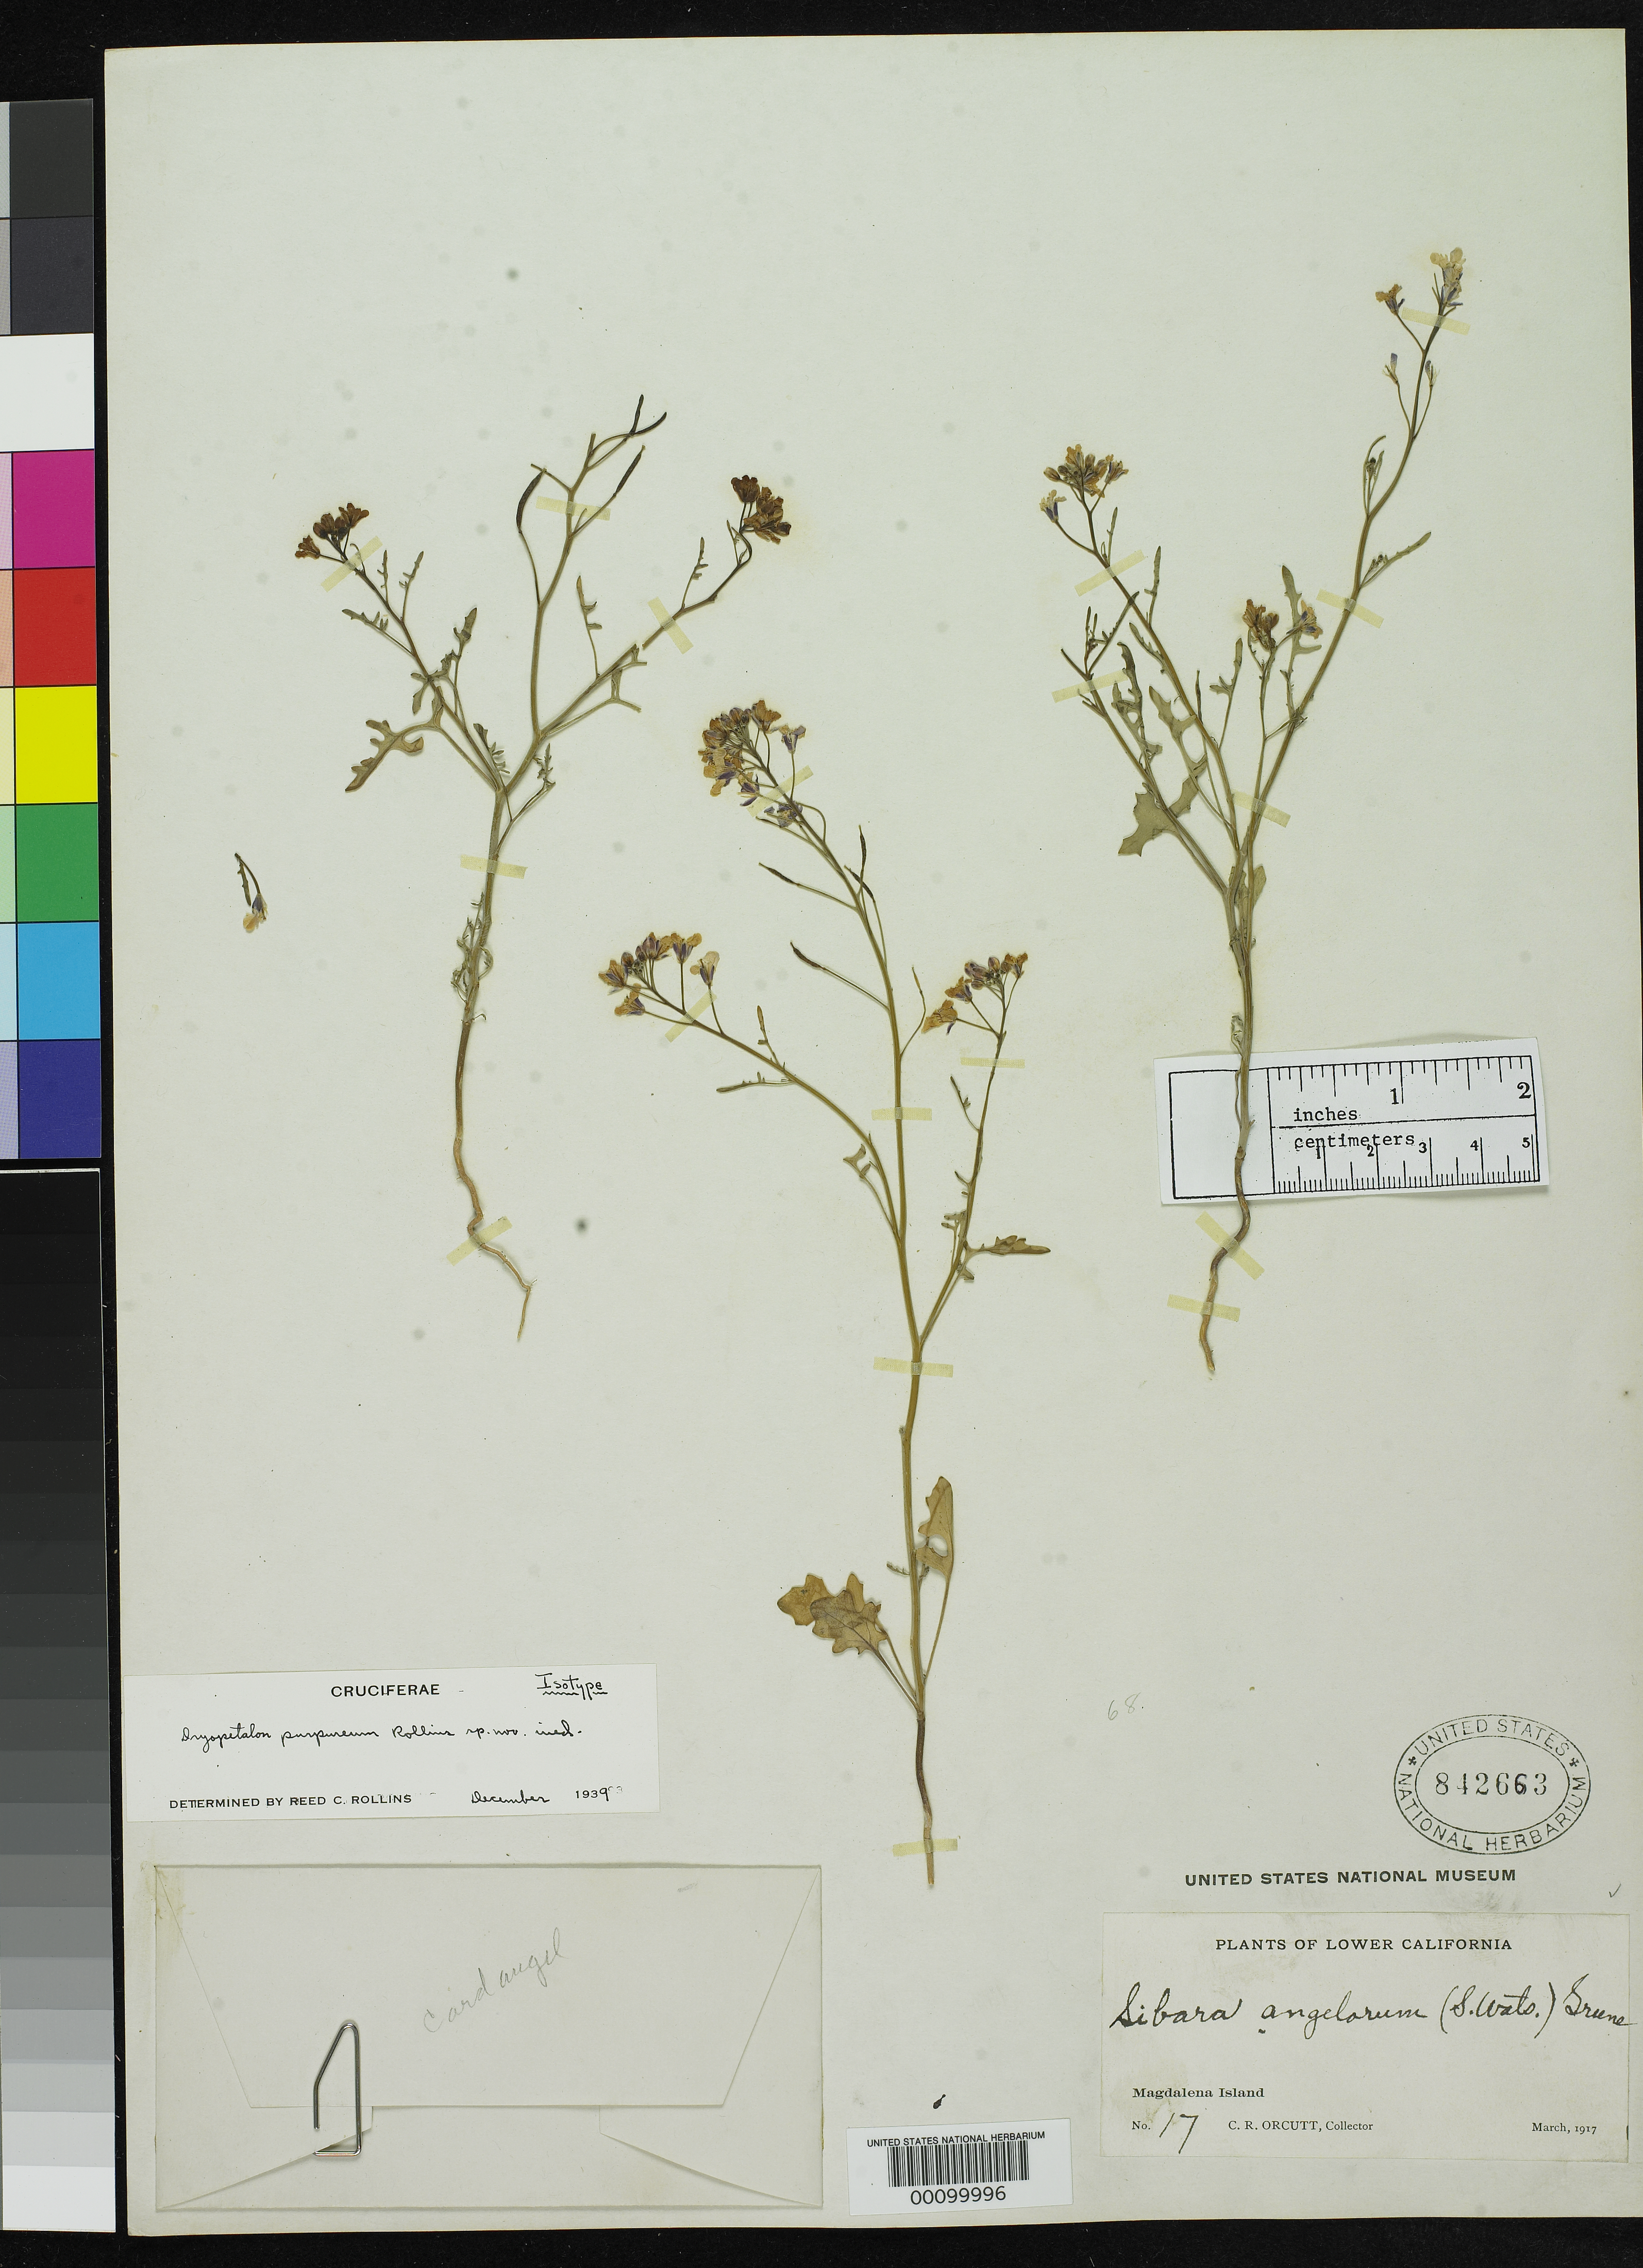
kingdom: Plantae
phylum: Tracheophyta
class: Magnoliopsida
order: Brassicales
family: Brassicaceae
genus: Dryopetalon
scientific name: Dryopetalon purpureum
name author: Rollins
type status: Isotype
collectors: C. R. Orcutt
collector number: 17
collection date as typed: Mar 1917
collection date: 1917-03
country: Mexico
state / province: Baja California Sur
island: Magdalena Island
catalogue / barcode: US 842663